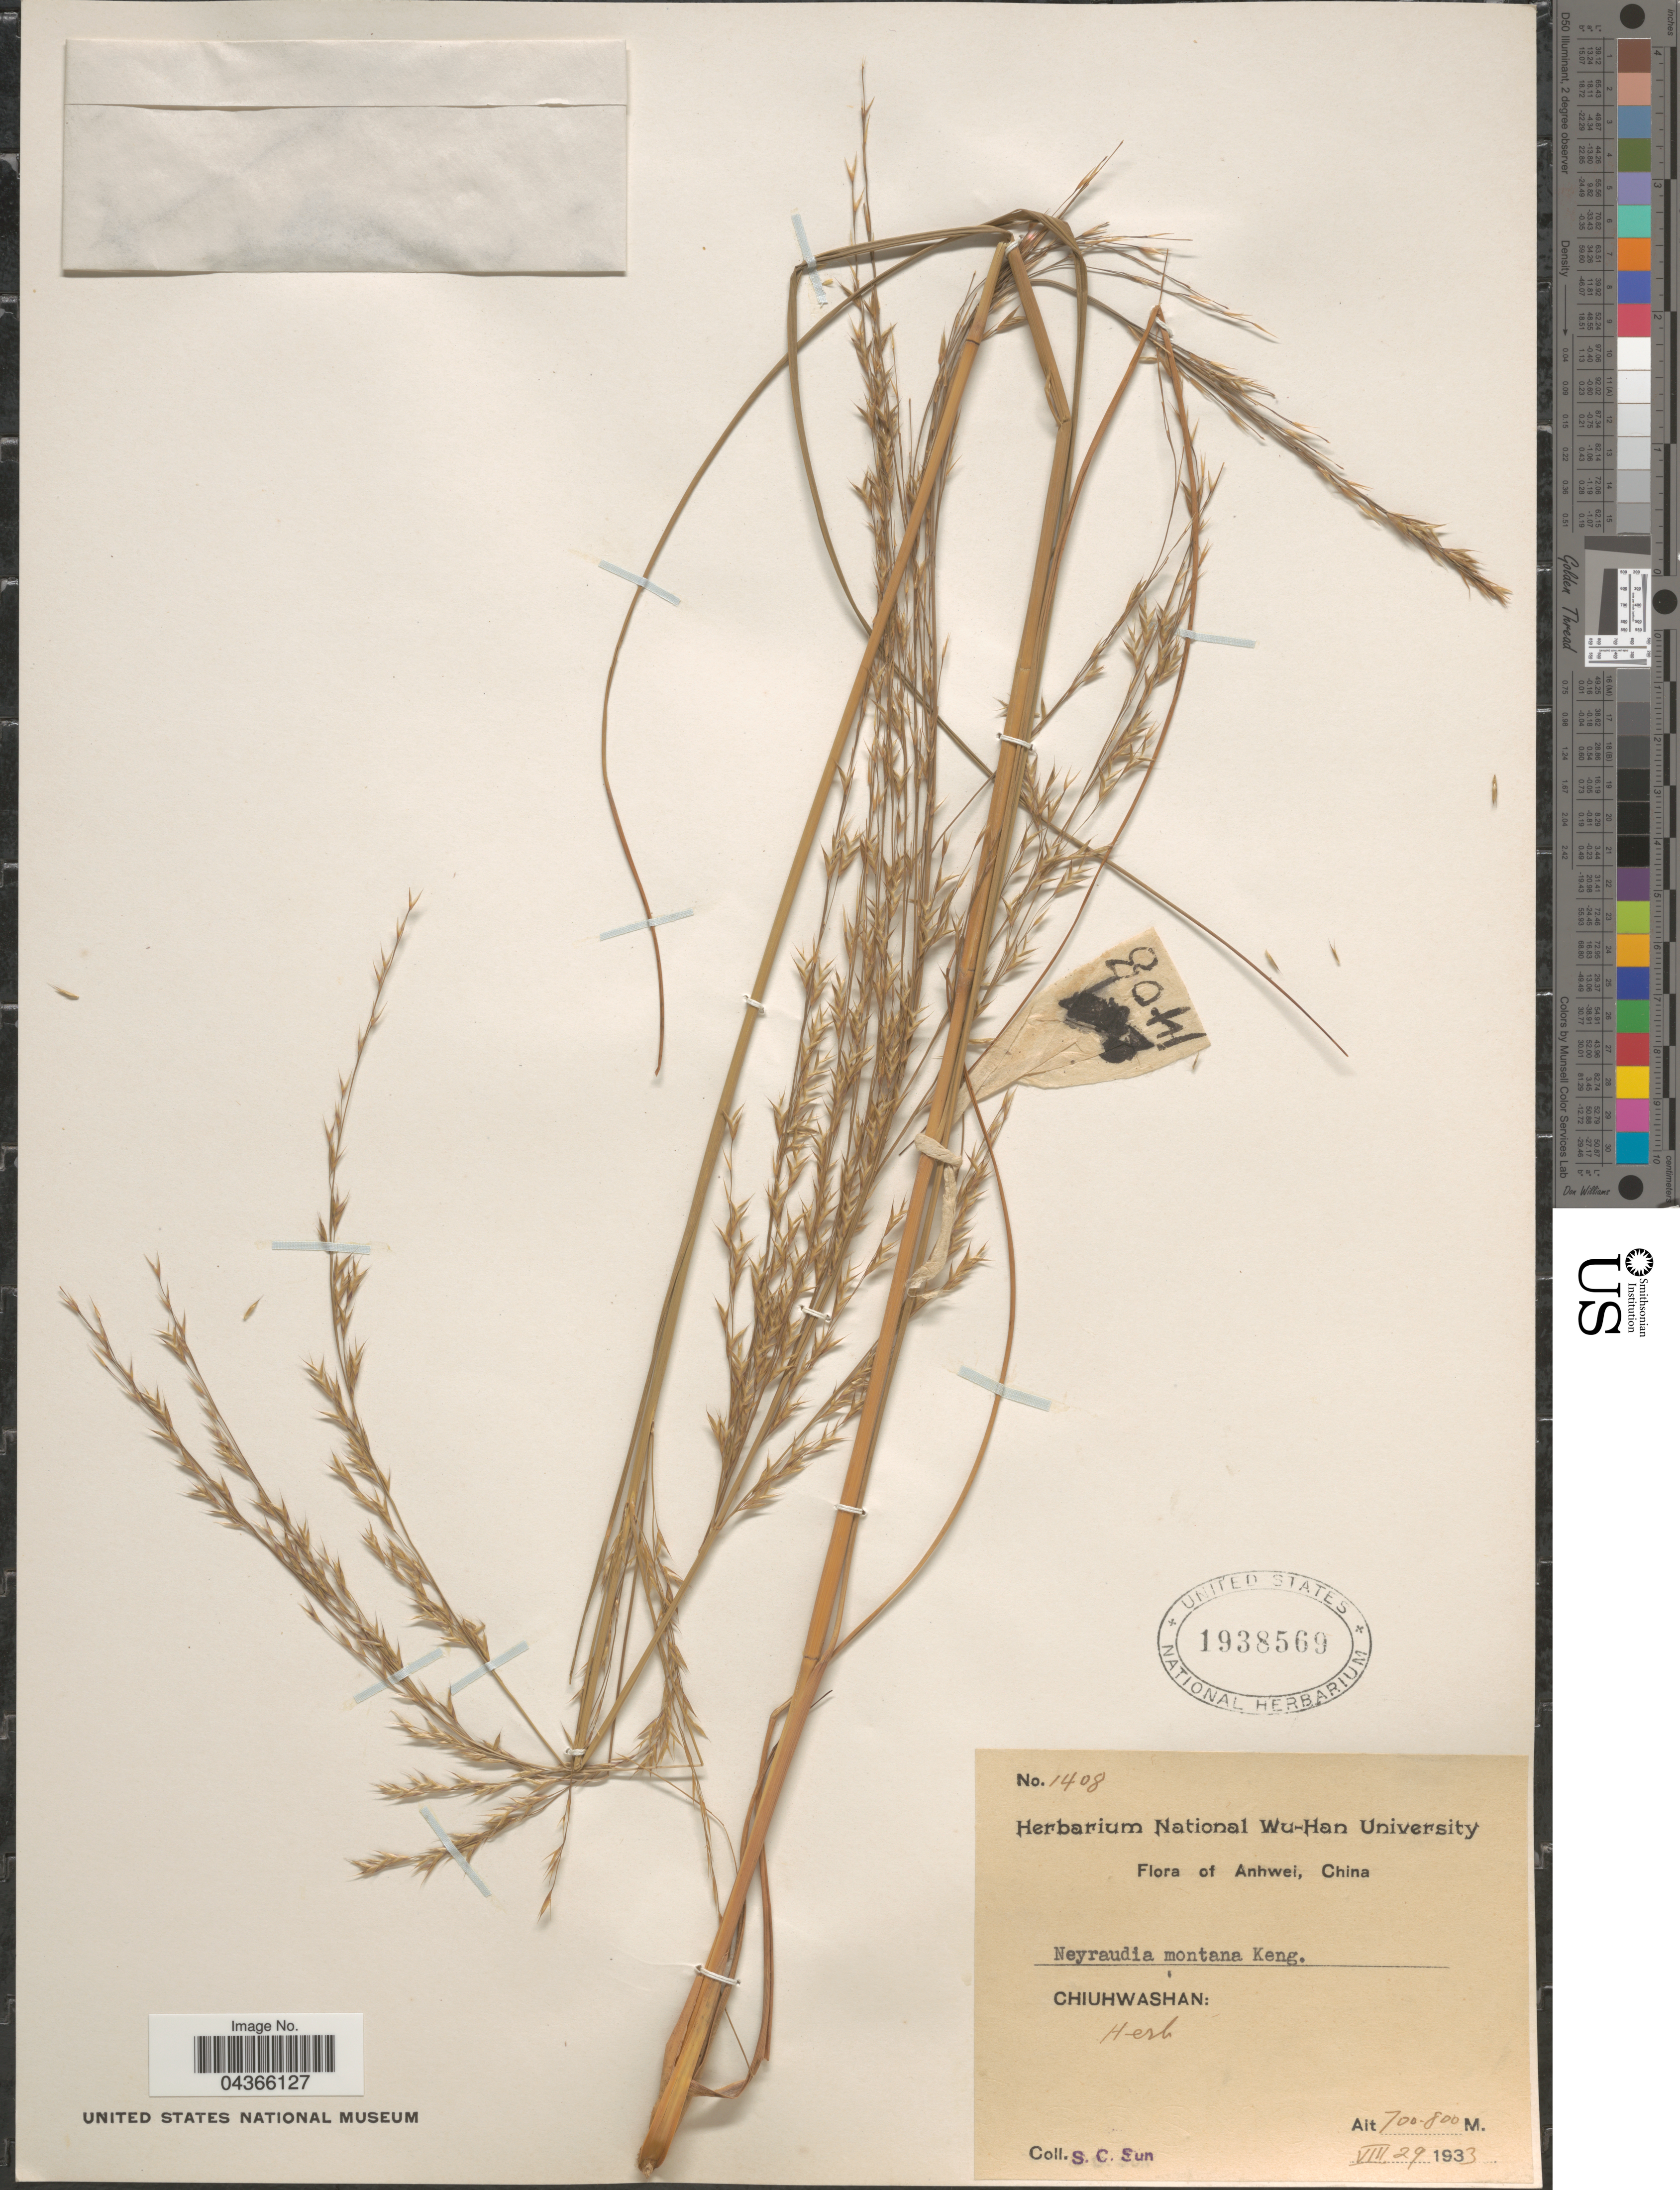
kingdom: Plantae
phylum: Tracheophyta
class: Liliopsida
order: Poales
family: Poaceae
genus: Neyraudia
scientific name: Neyraudia montana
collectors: S. C. Sun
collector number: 1408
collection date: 1933-08-29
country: China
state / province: Anhui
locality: Anhwei. Chiuhwashan.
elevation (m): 700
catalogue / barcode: US 1938569